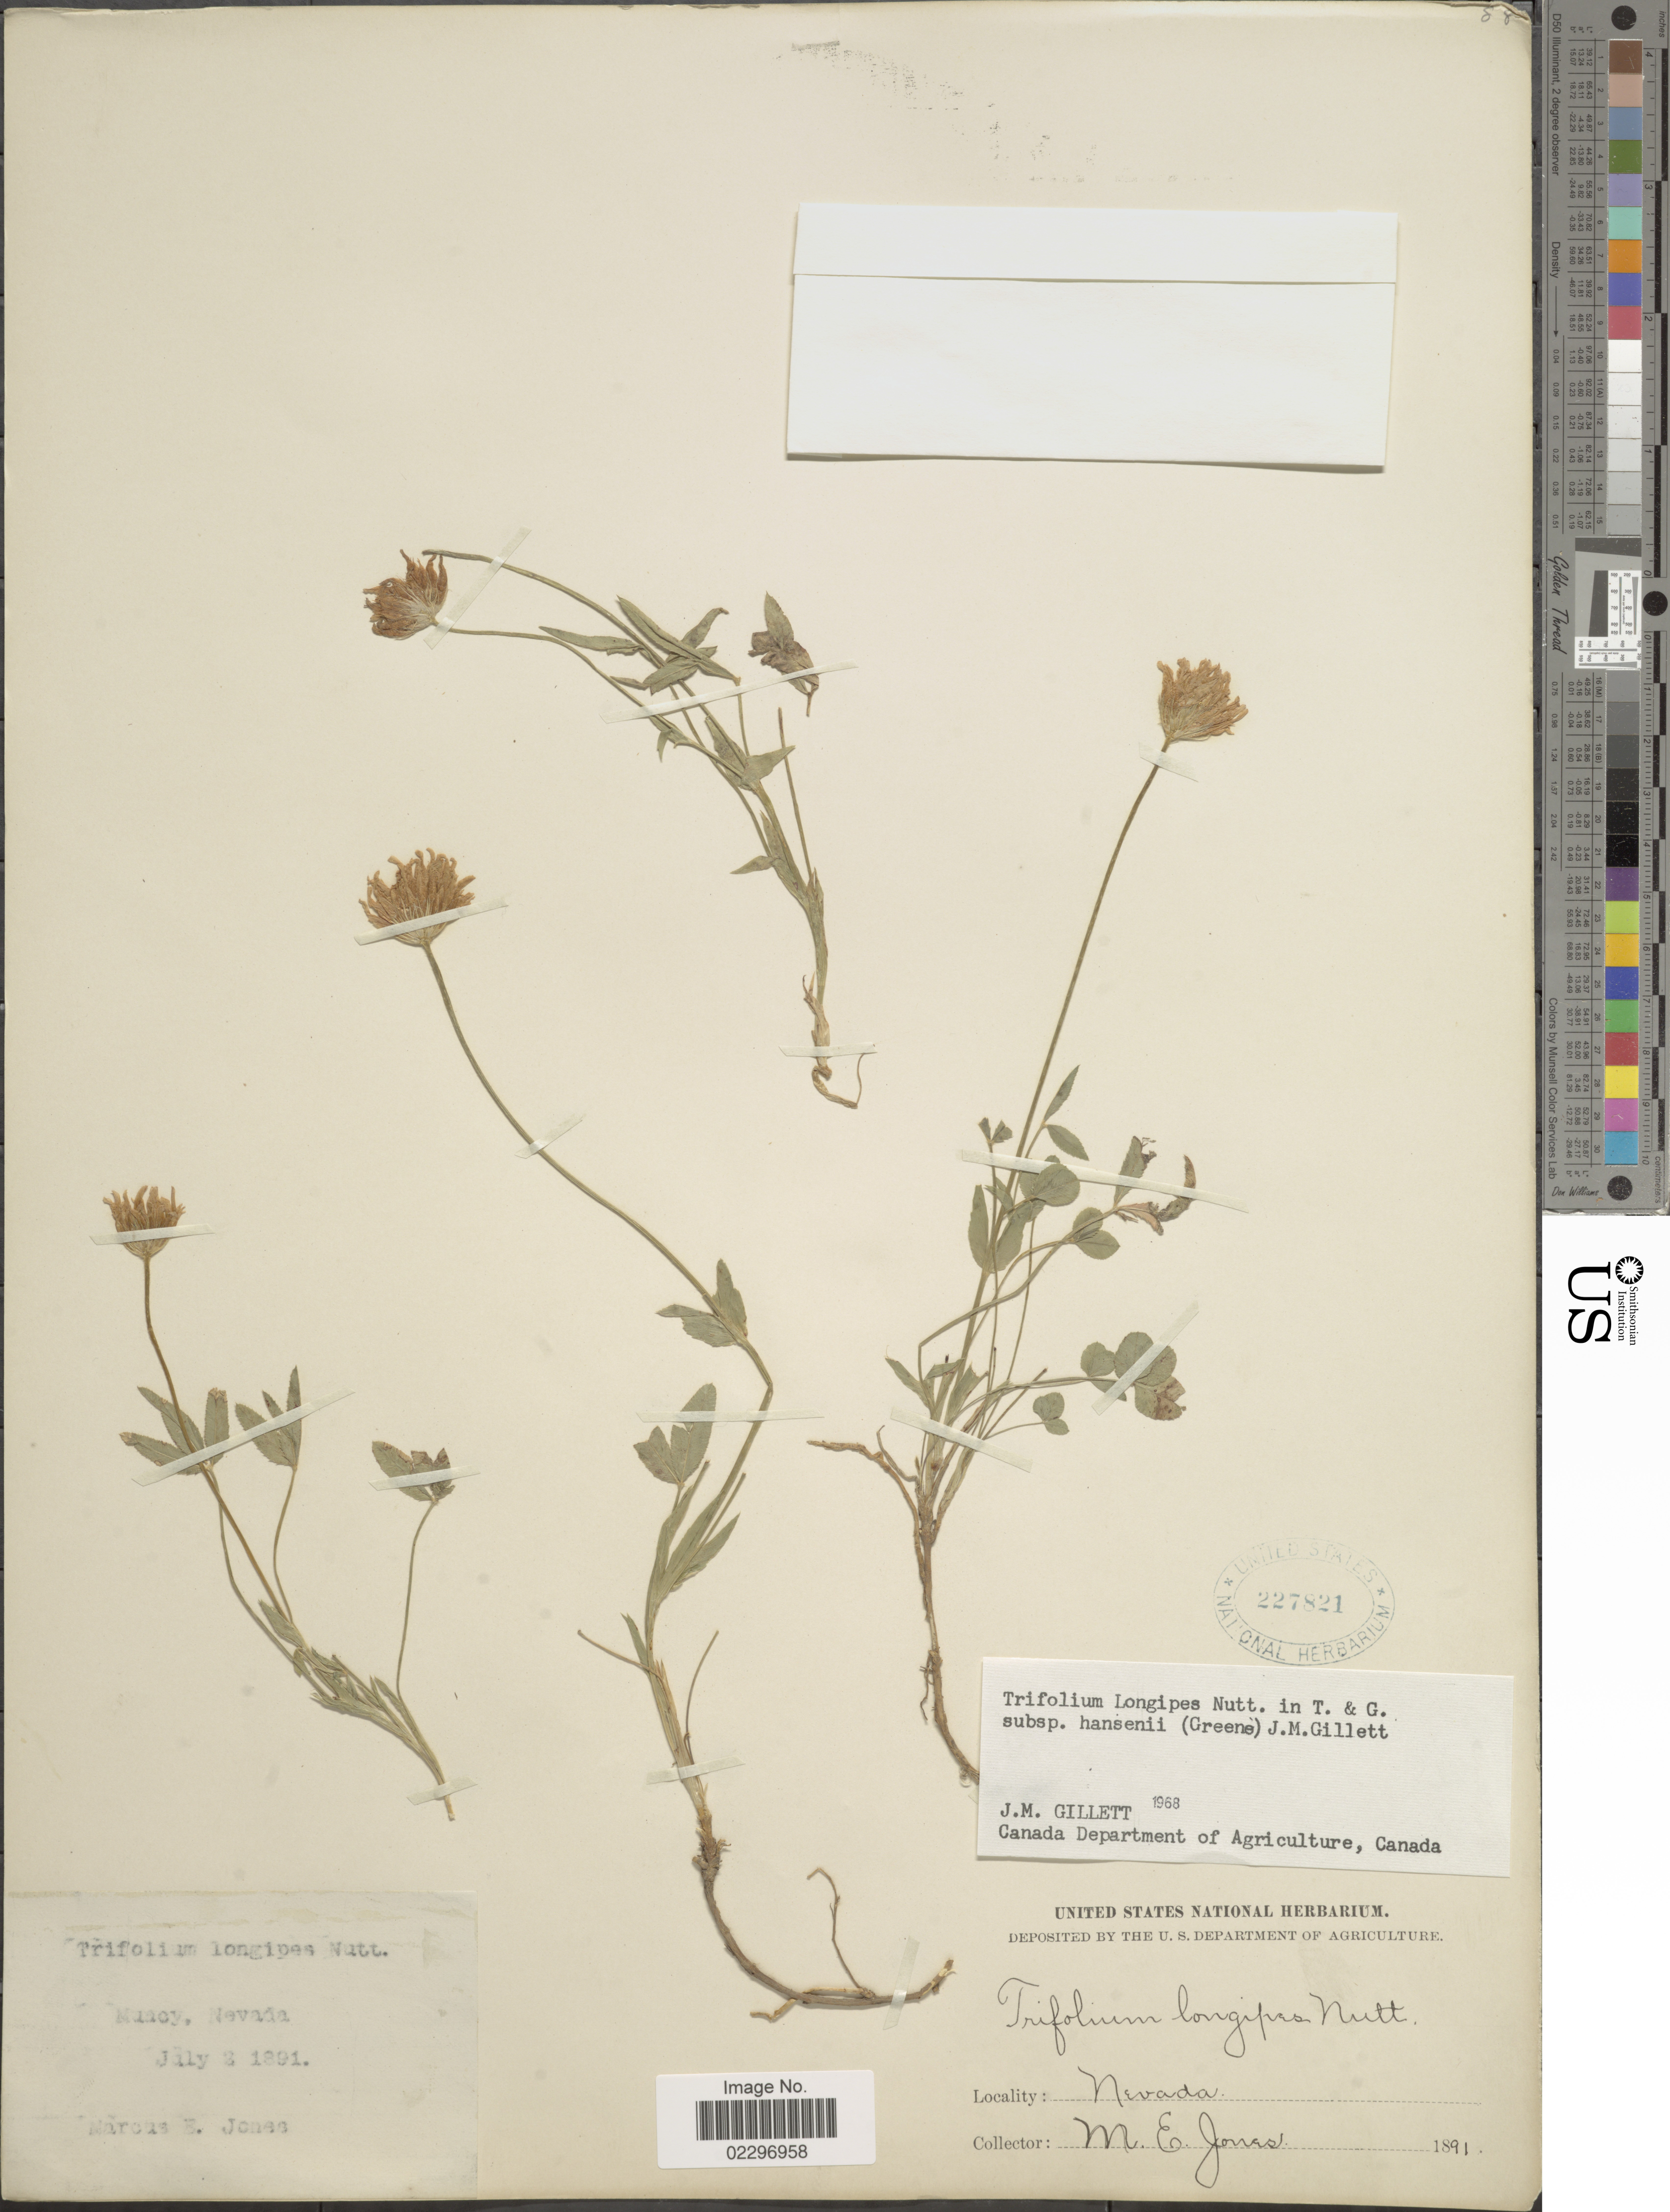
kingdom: Plantae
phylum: Tracheophyta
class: Magnoliopsida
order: Fabales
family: Fabaceae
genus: Trifolium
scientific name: Trifolium longipes subsp. hansenii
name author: (Greene) J.M. Gillett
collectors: M. E. Jones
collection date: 1891-07-02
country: United States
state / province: Nevada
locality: M [illegible text]ey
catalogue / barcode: US 227821